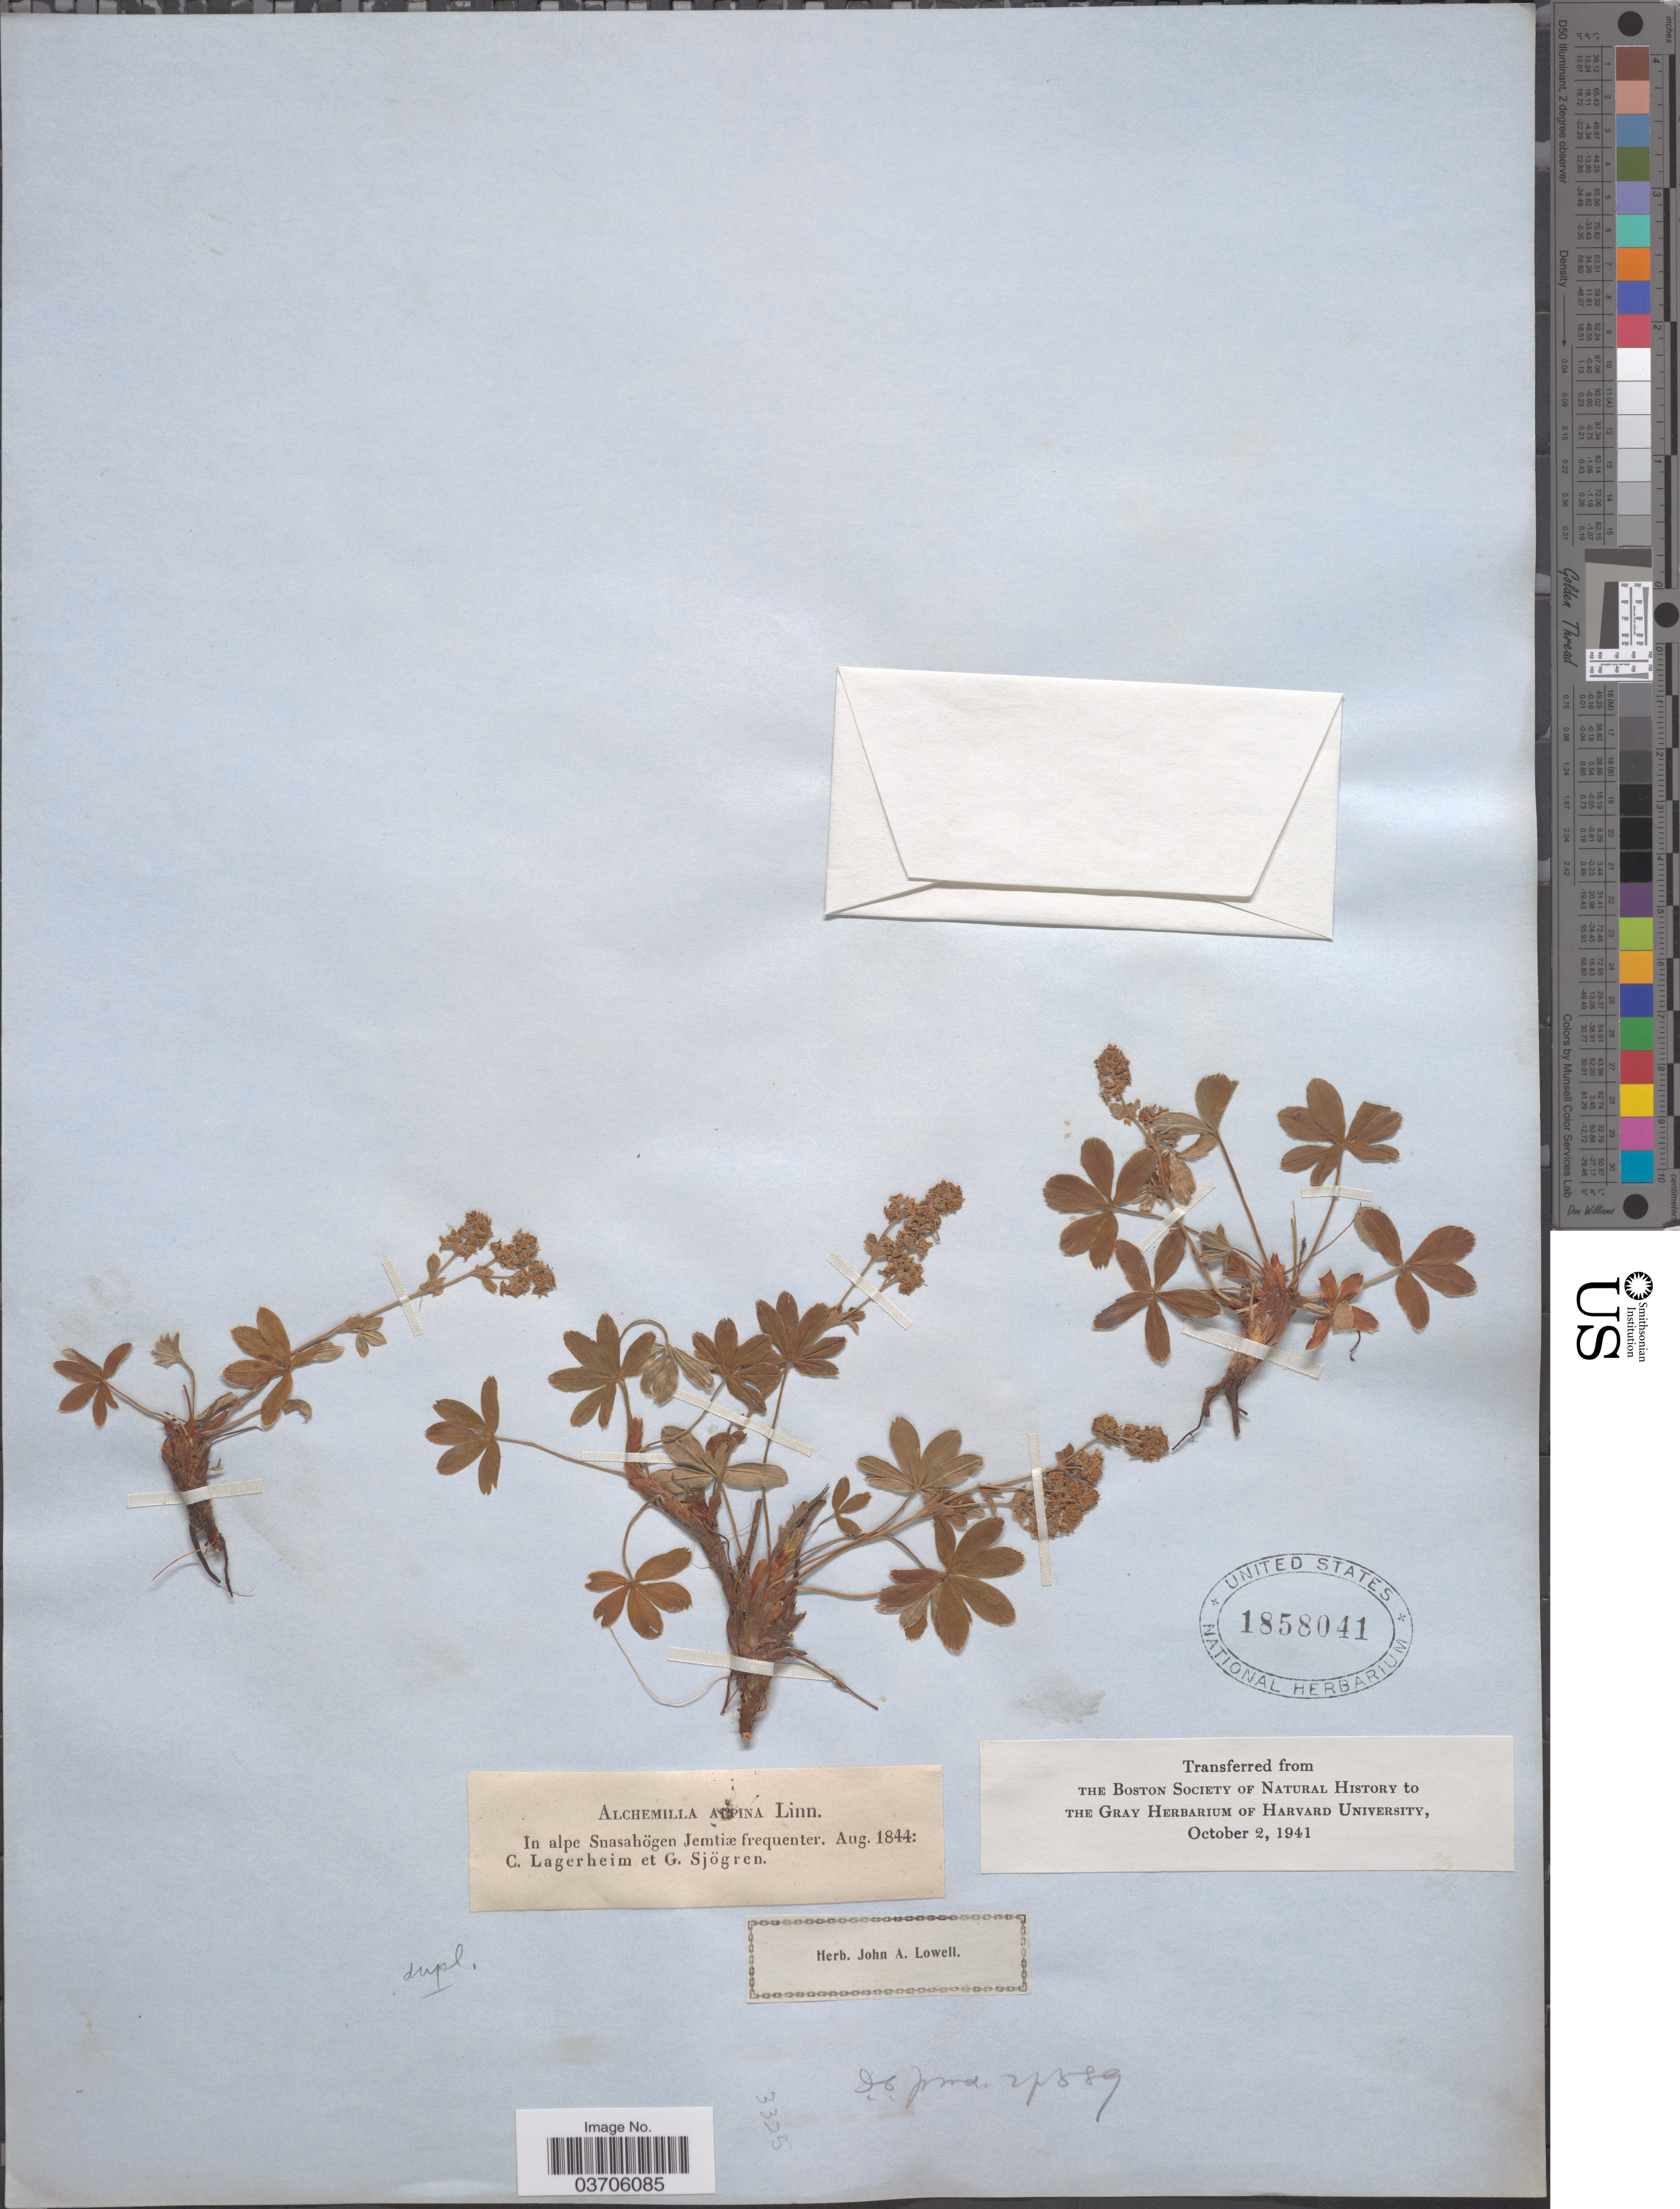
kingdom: Plantae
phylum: Tracheophyta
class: Magnoliopsida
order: Rosales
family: Rosaceae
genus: Alchemilla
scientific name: Alchemilla alpina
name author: L.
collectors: C. Lagerheim & G. Sjögren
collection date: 1844-08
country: Sweden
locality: In alpe Snasahögen Jemtiæ frequenter.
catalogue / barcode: US 1858041